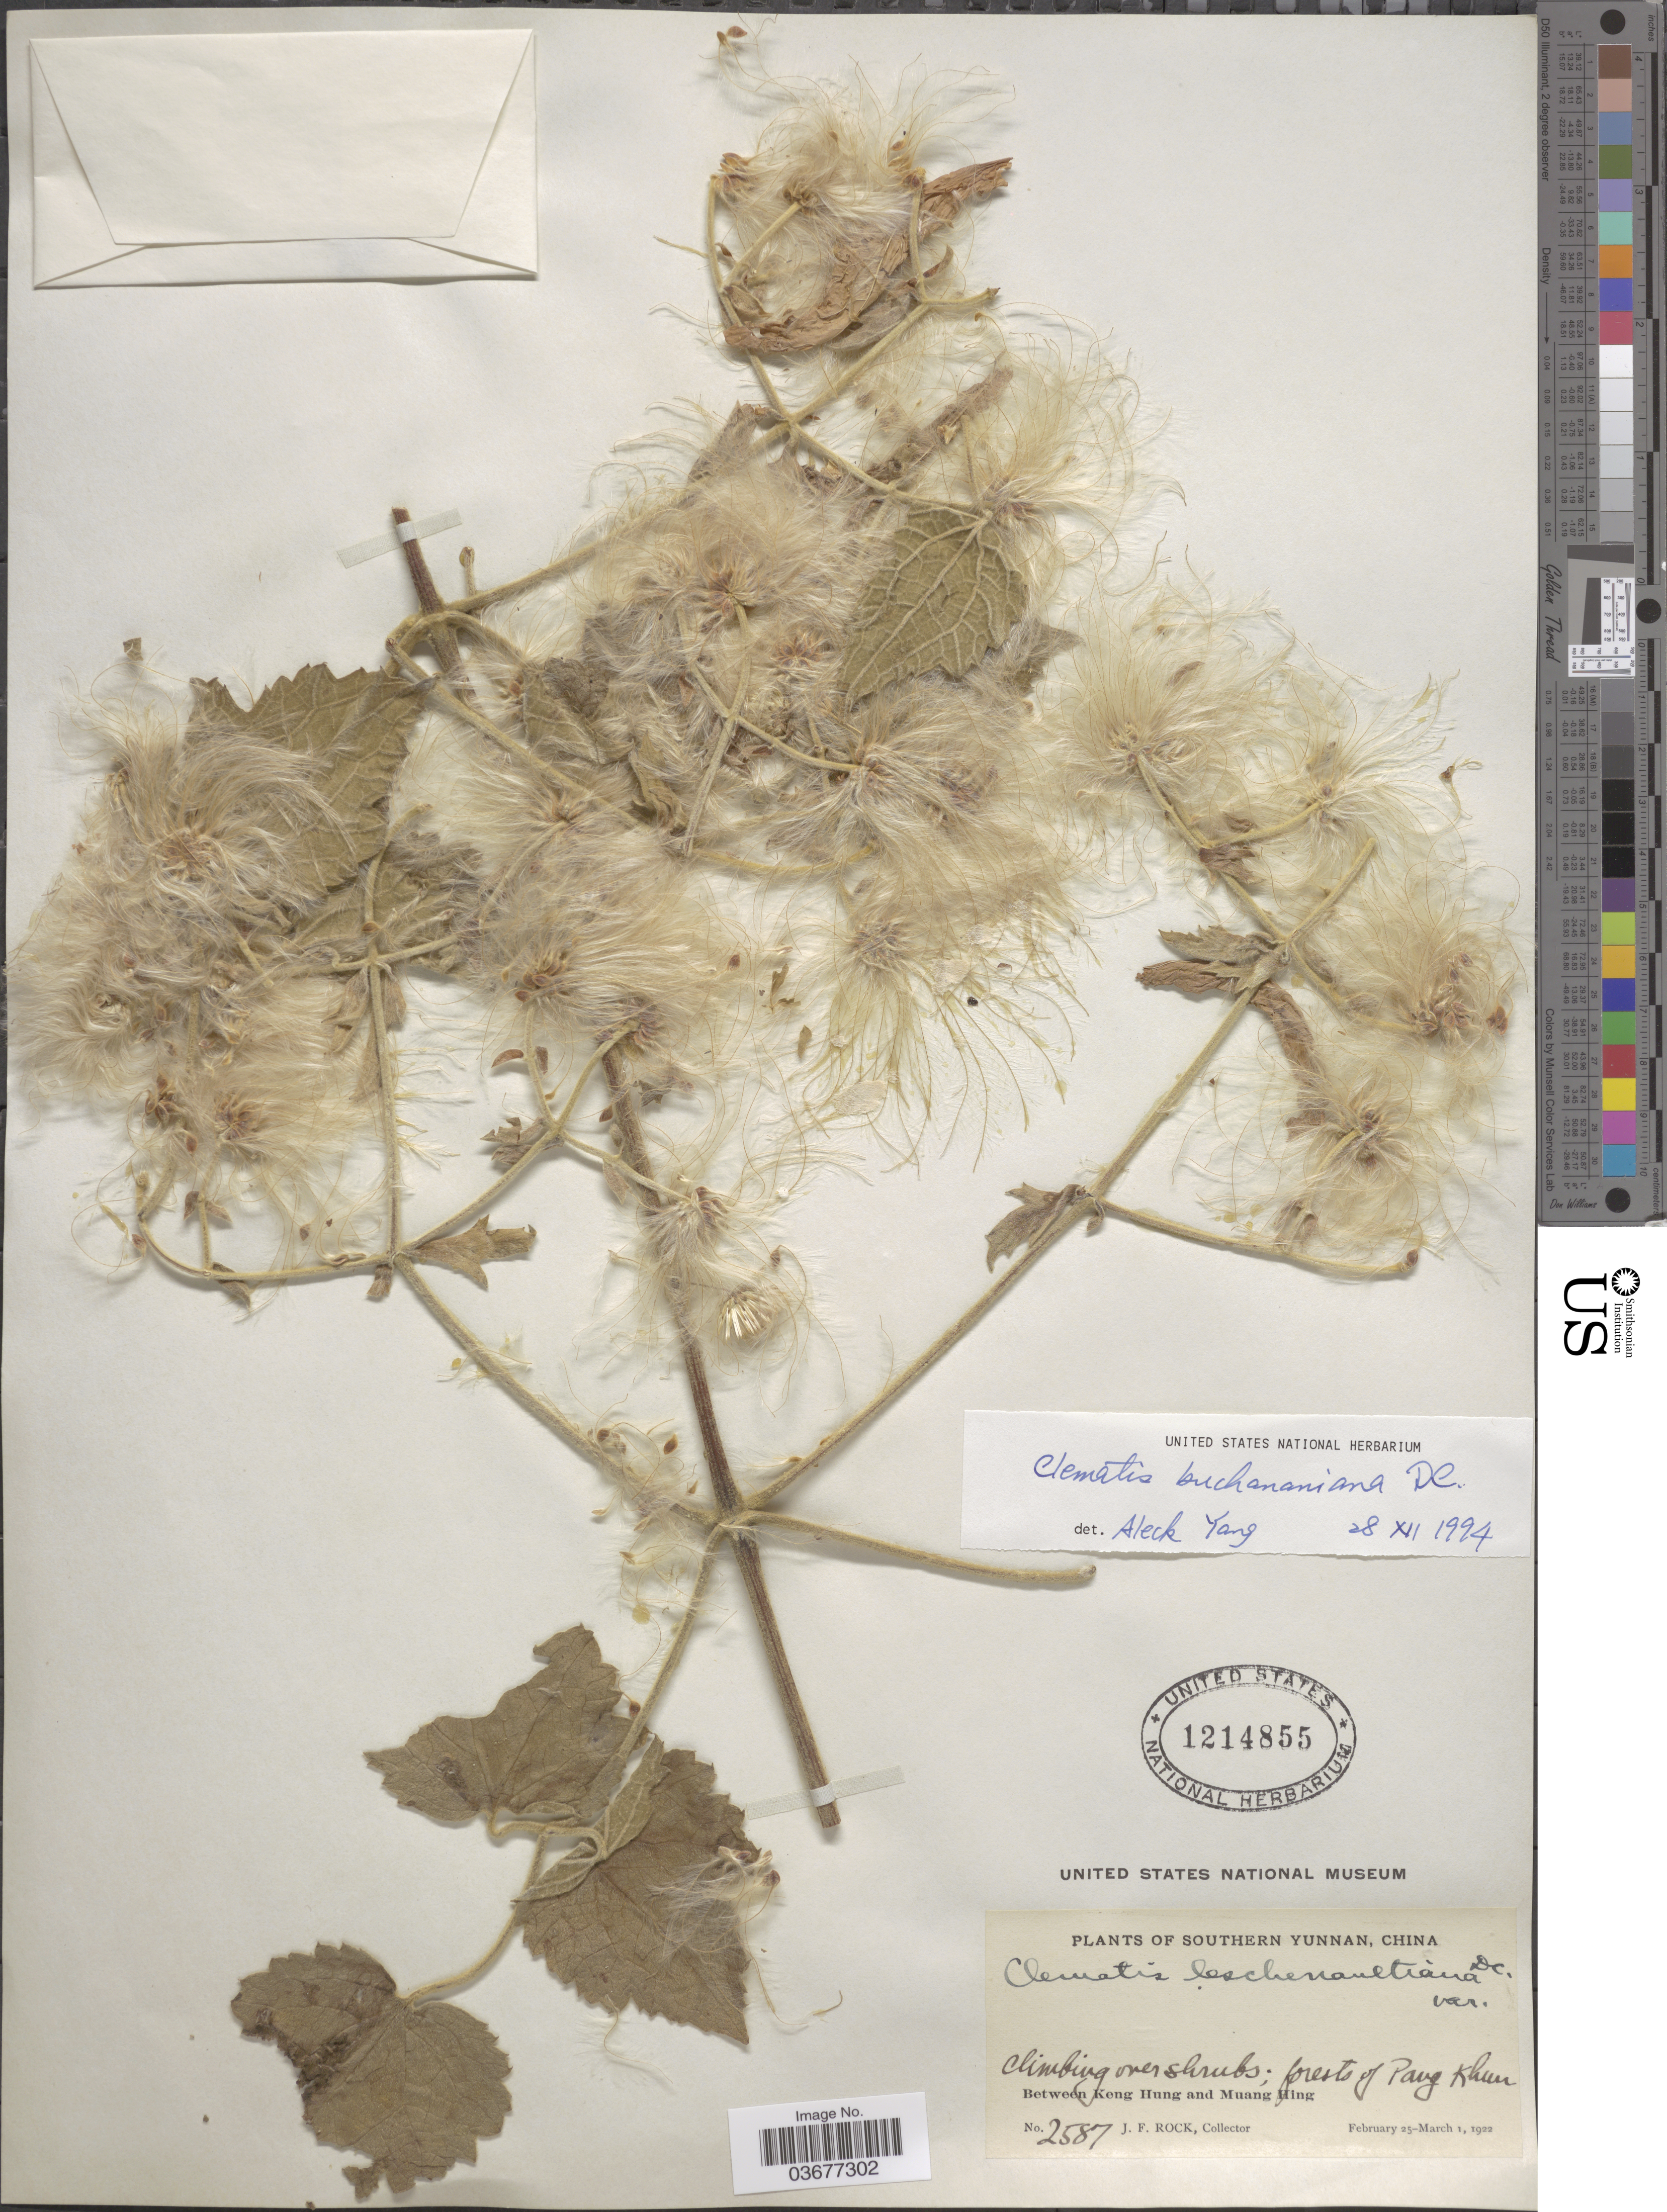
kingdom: Plantae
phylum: Tracheophyta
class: Magnoliopsida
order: Ranunculales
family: Ranunculaceae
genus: Clematis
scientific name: Clematis leschenaultiana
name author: DC.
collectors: J. Rock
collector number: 2587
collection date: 1922-02-25/1922-03-01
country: China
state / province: Yunnan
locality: Southern Yunnan. Forests of Pang Khun. Between Keng Hung and Muang Hing.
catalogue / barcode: US 1214855